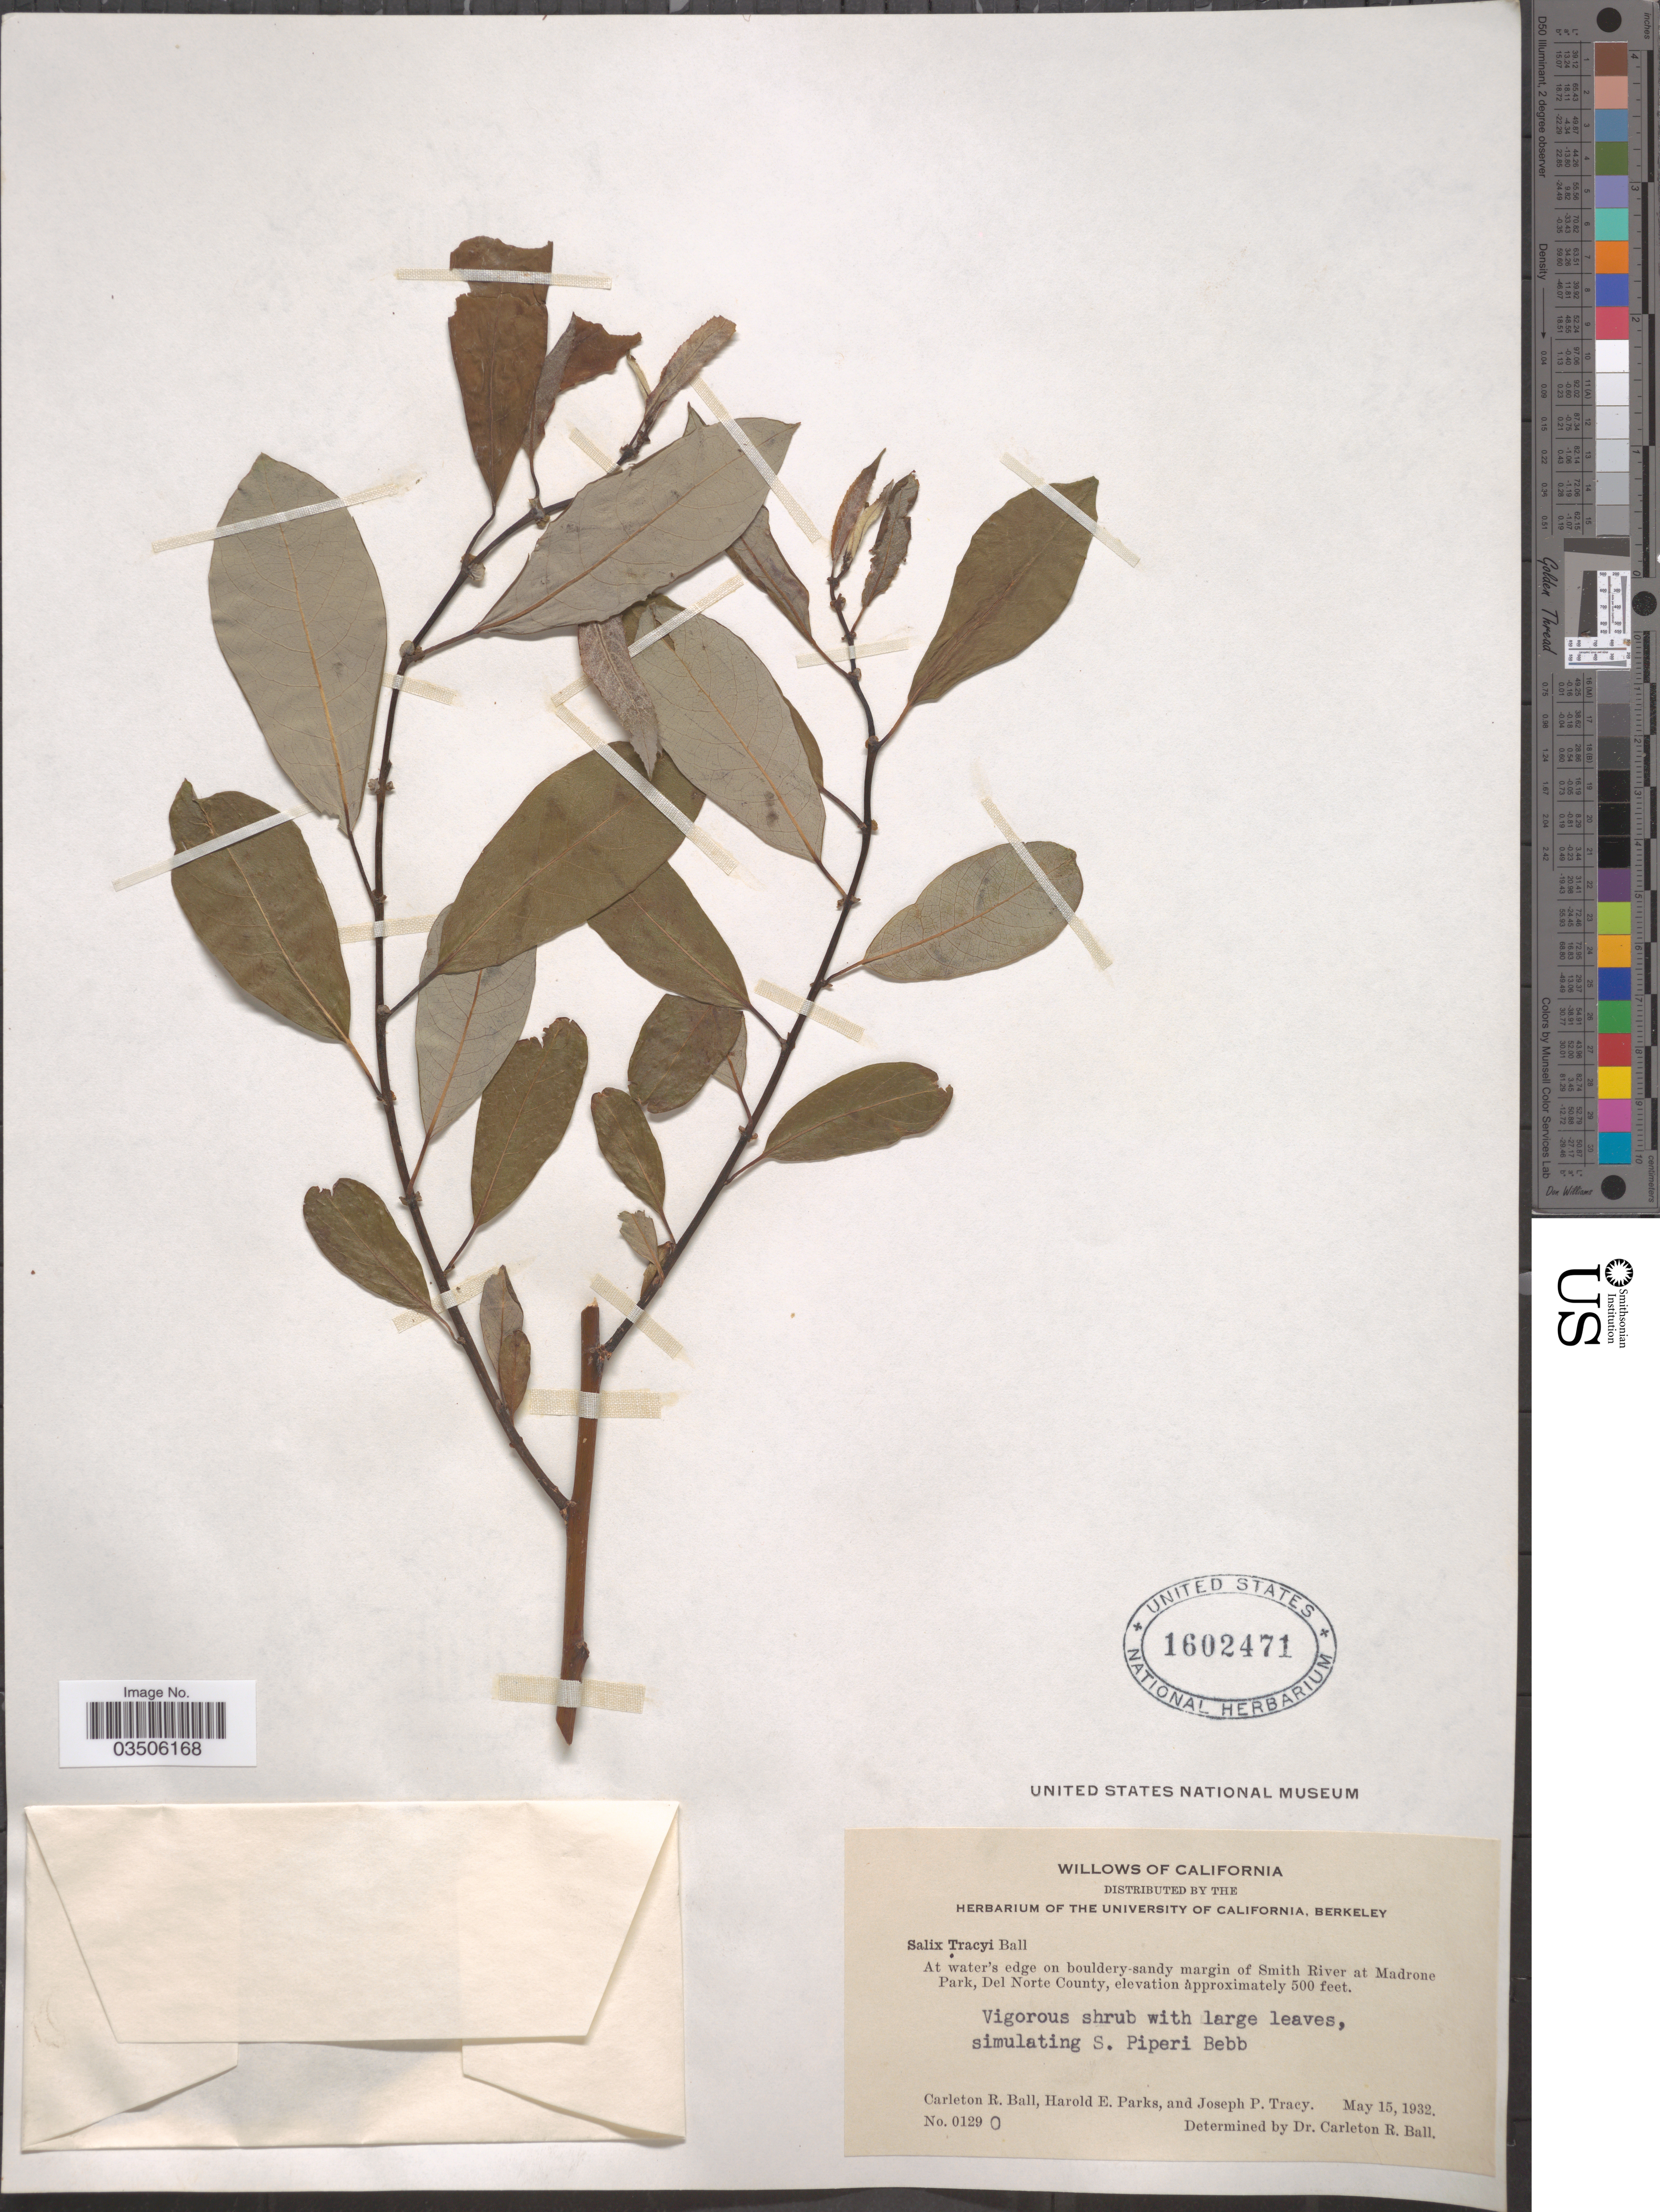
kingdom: Plantae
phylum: Tracheophyta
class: Magnoliopsida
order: Malpighiales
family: Salicaceae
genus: Salix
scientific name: Salix tracyi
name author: C.R. Ball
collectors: R. H. Ball, H. E. Parks & J. Tracy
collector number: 01290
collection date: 1932-05-15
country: United States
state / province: California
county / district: Del Norte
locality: At water's edge on bouldery-sandy margin of Smith River at Madrone Park, Del Norte County.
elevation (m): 152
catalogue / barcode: US 1602471